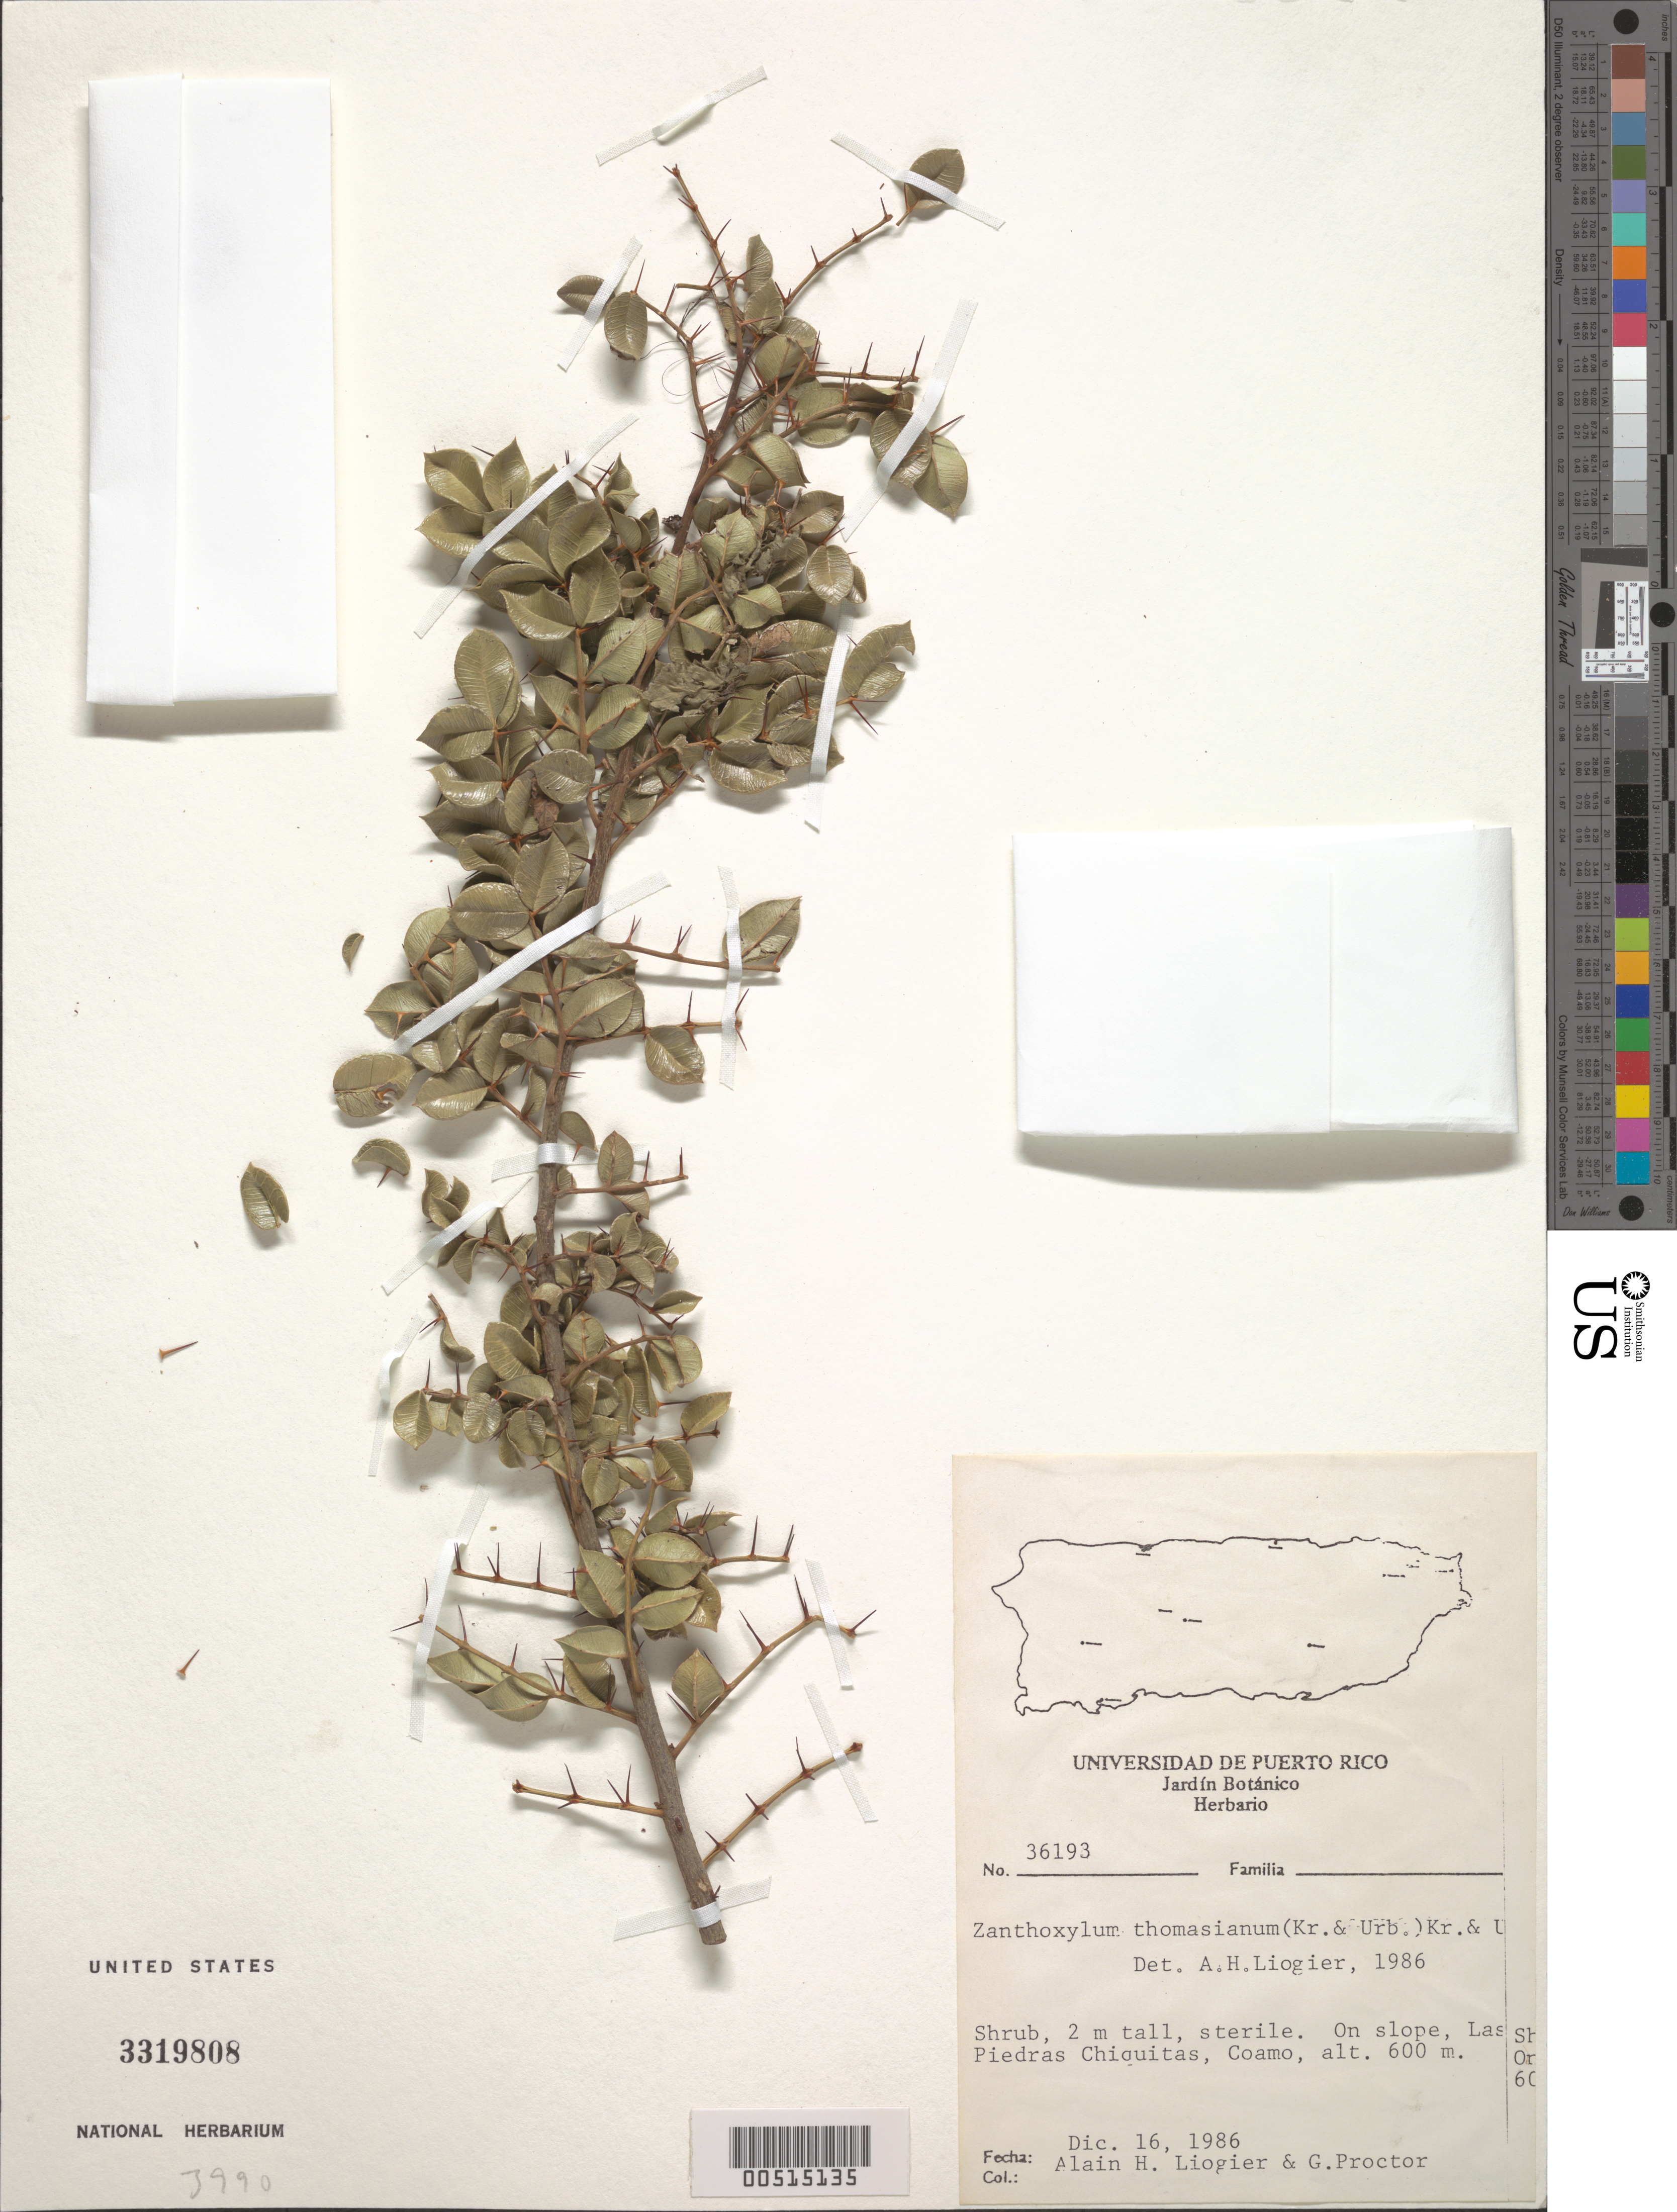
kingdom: Plantae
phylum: Tracheophyta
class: Magnoliopsida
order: Sapindales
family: Rutaceae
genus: Zanthoxylum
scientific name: Zanthoxylum thomasianum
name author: Krug & Urb.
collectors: A. H. Liogier & G. R. Proctor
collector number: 36193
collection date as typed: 16 Dec 1986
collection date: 1986-12-16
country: Puerto Rico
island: Greater Antilles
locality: Las Piedras Chiquitas, Coamo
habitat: On slope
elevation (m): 600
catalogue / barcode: US 3319808